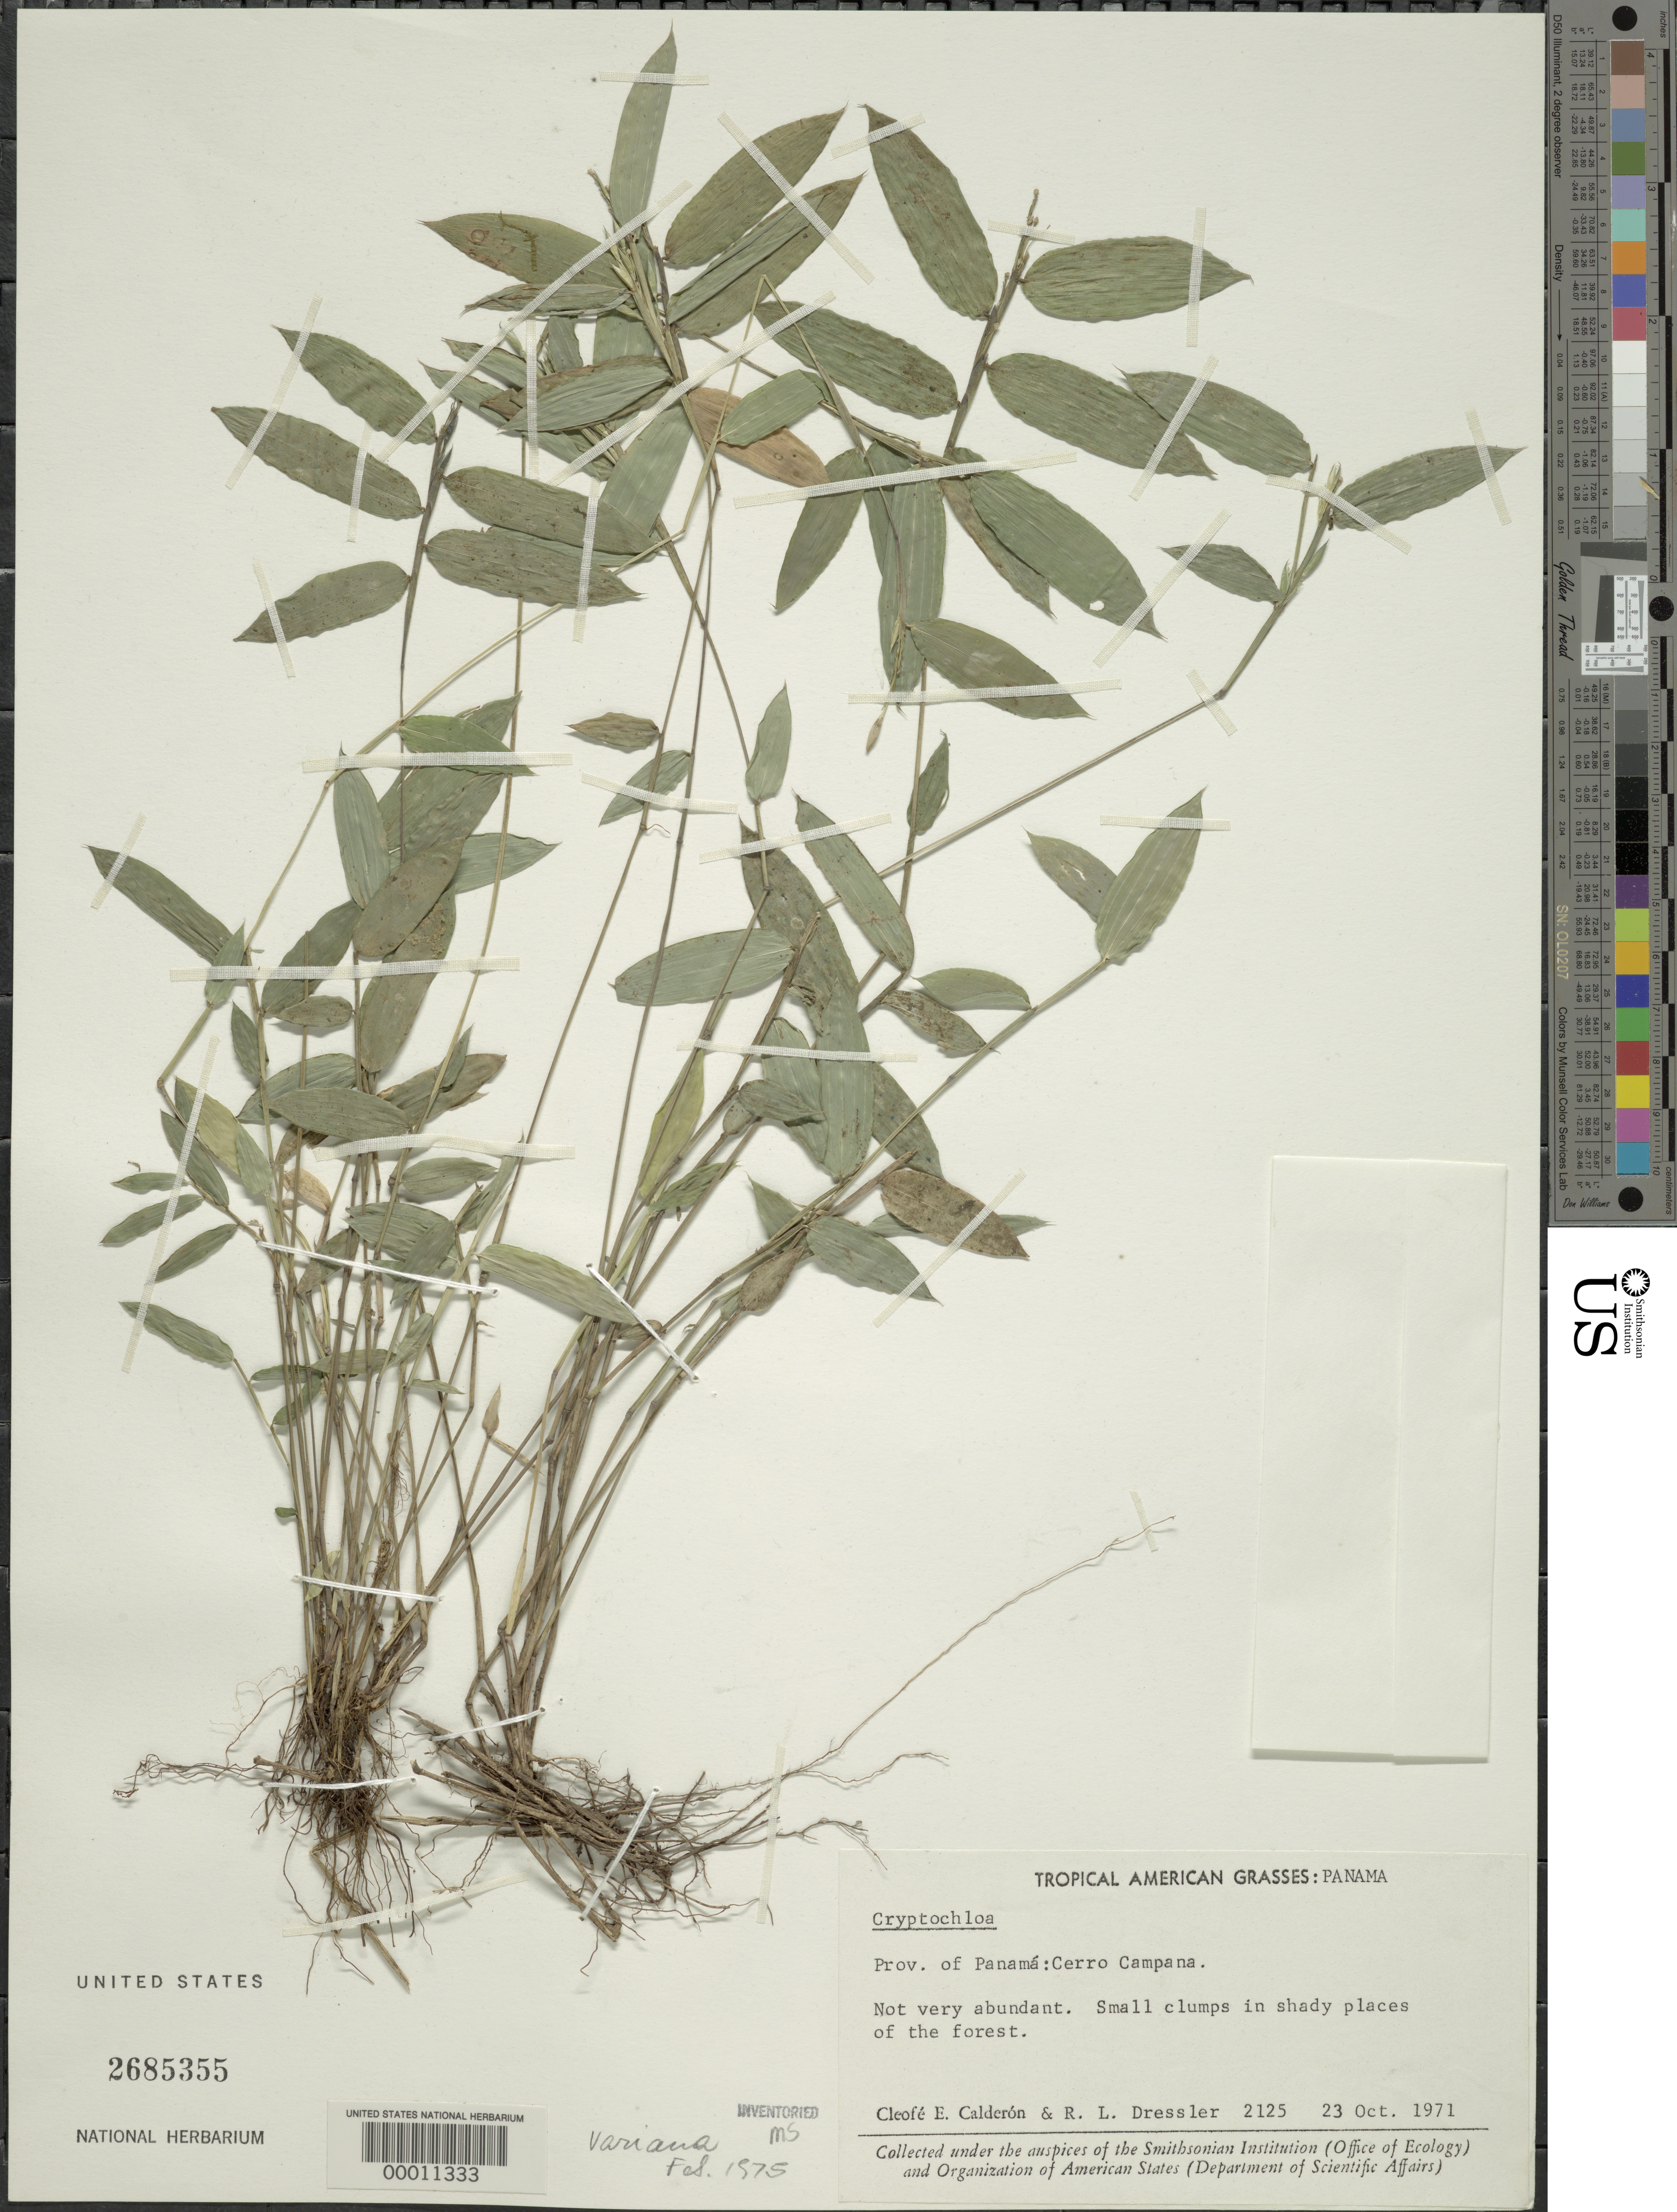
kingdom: Plantae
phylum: Tracheophyta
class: Liliopsida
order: Poales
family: Poaceae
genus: Cryptochloa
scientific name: Cryptochloa variana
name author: Swallen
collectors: C. E. Calderón & R. Dressler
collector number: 2125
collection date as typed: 23 Oct 1971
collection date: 1971-10-23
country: Panama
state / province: Panamá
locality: Cerro Campana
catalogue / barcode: US 2685355